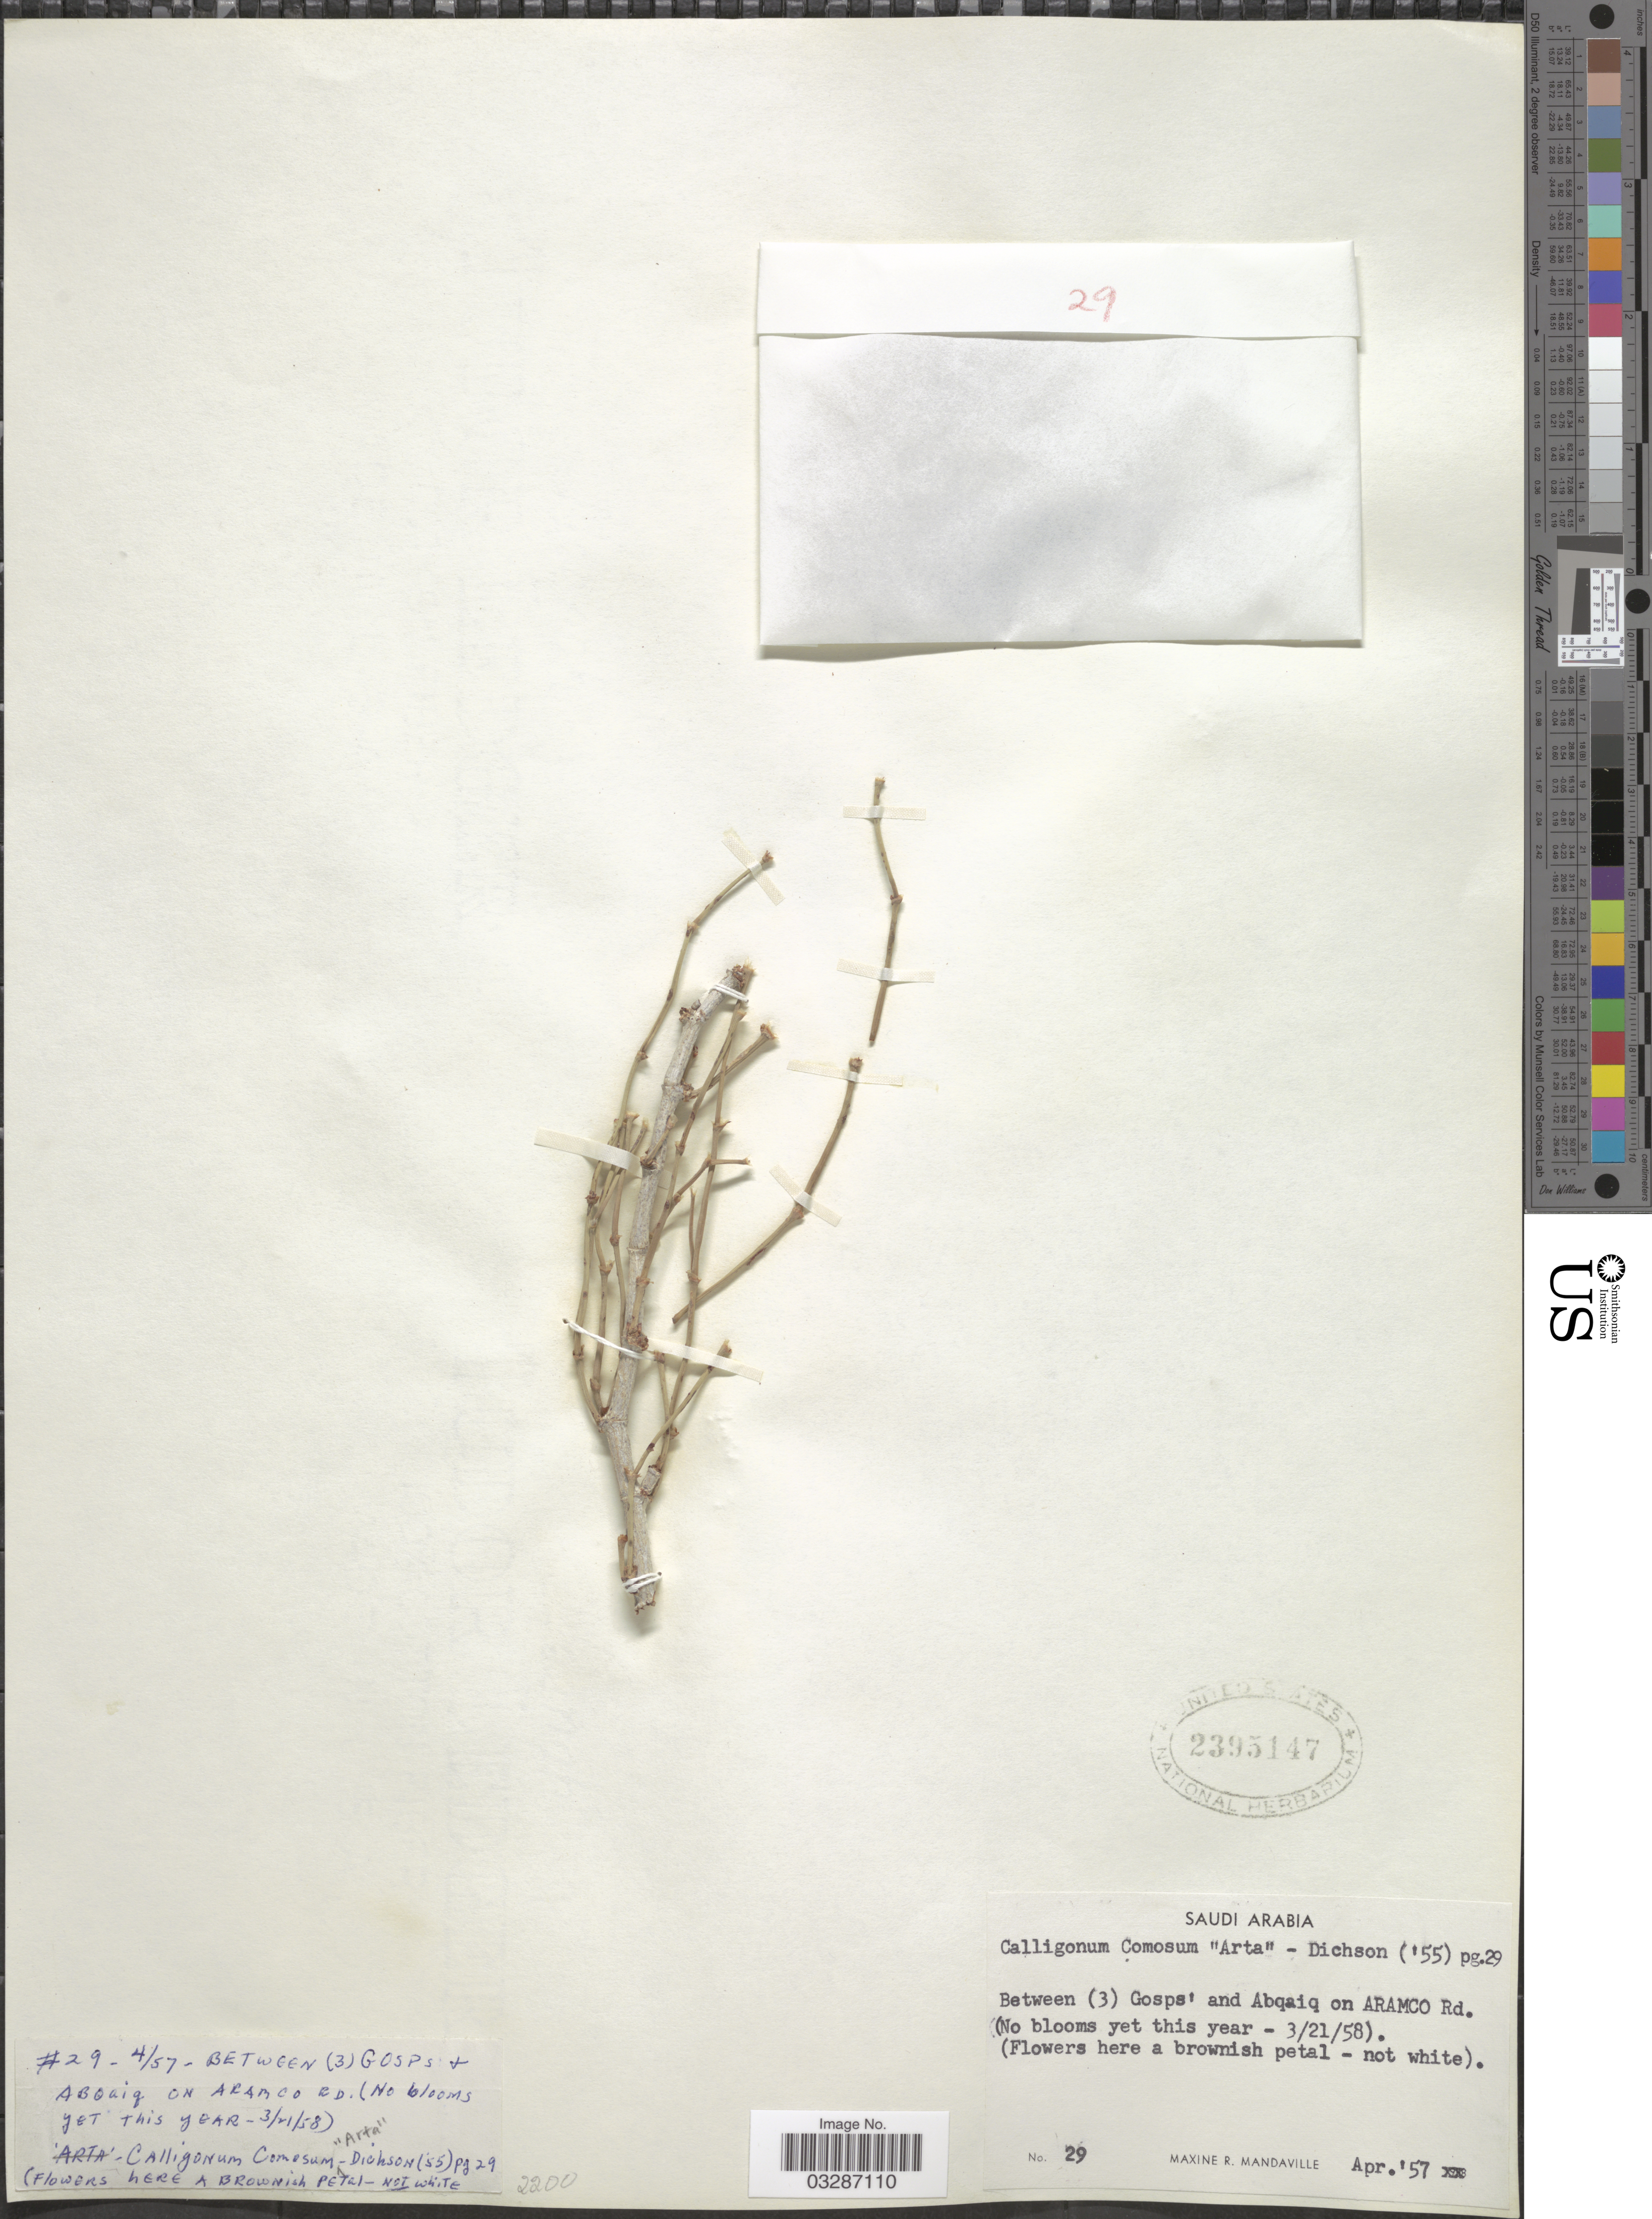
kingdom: Plantae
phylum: Tracheophyta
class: Magnoliopsida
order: Caryophyllales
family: Polygonaceae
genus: Calligonum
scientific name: Calligonum comosum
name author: L'Hér.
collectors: M. Mandaville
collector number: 29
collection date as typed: Transcribed d/m/y: /4/57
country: Saudi Arabia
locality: Between (3) Gosps'and Abdqaiq on ARAMCO Rd.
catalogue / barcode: US 2395147